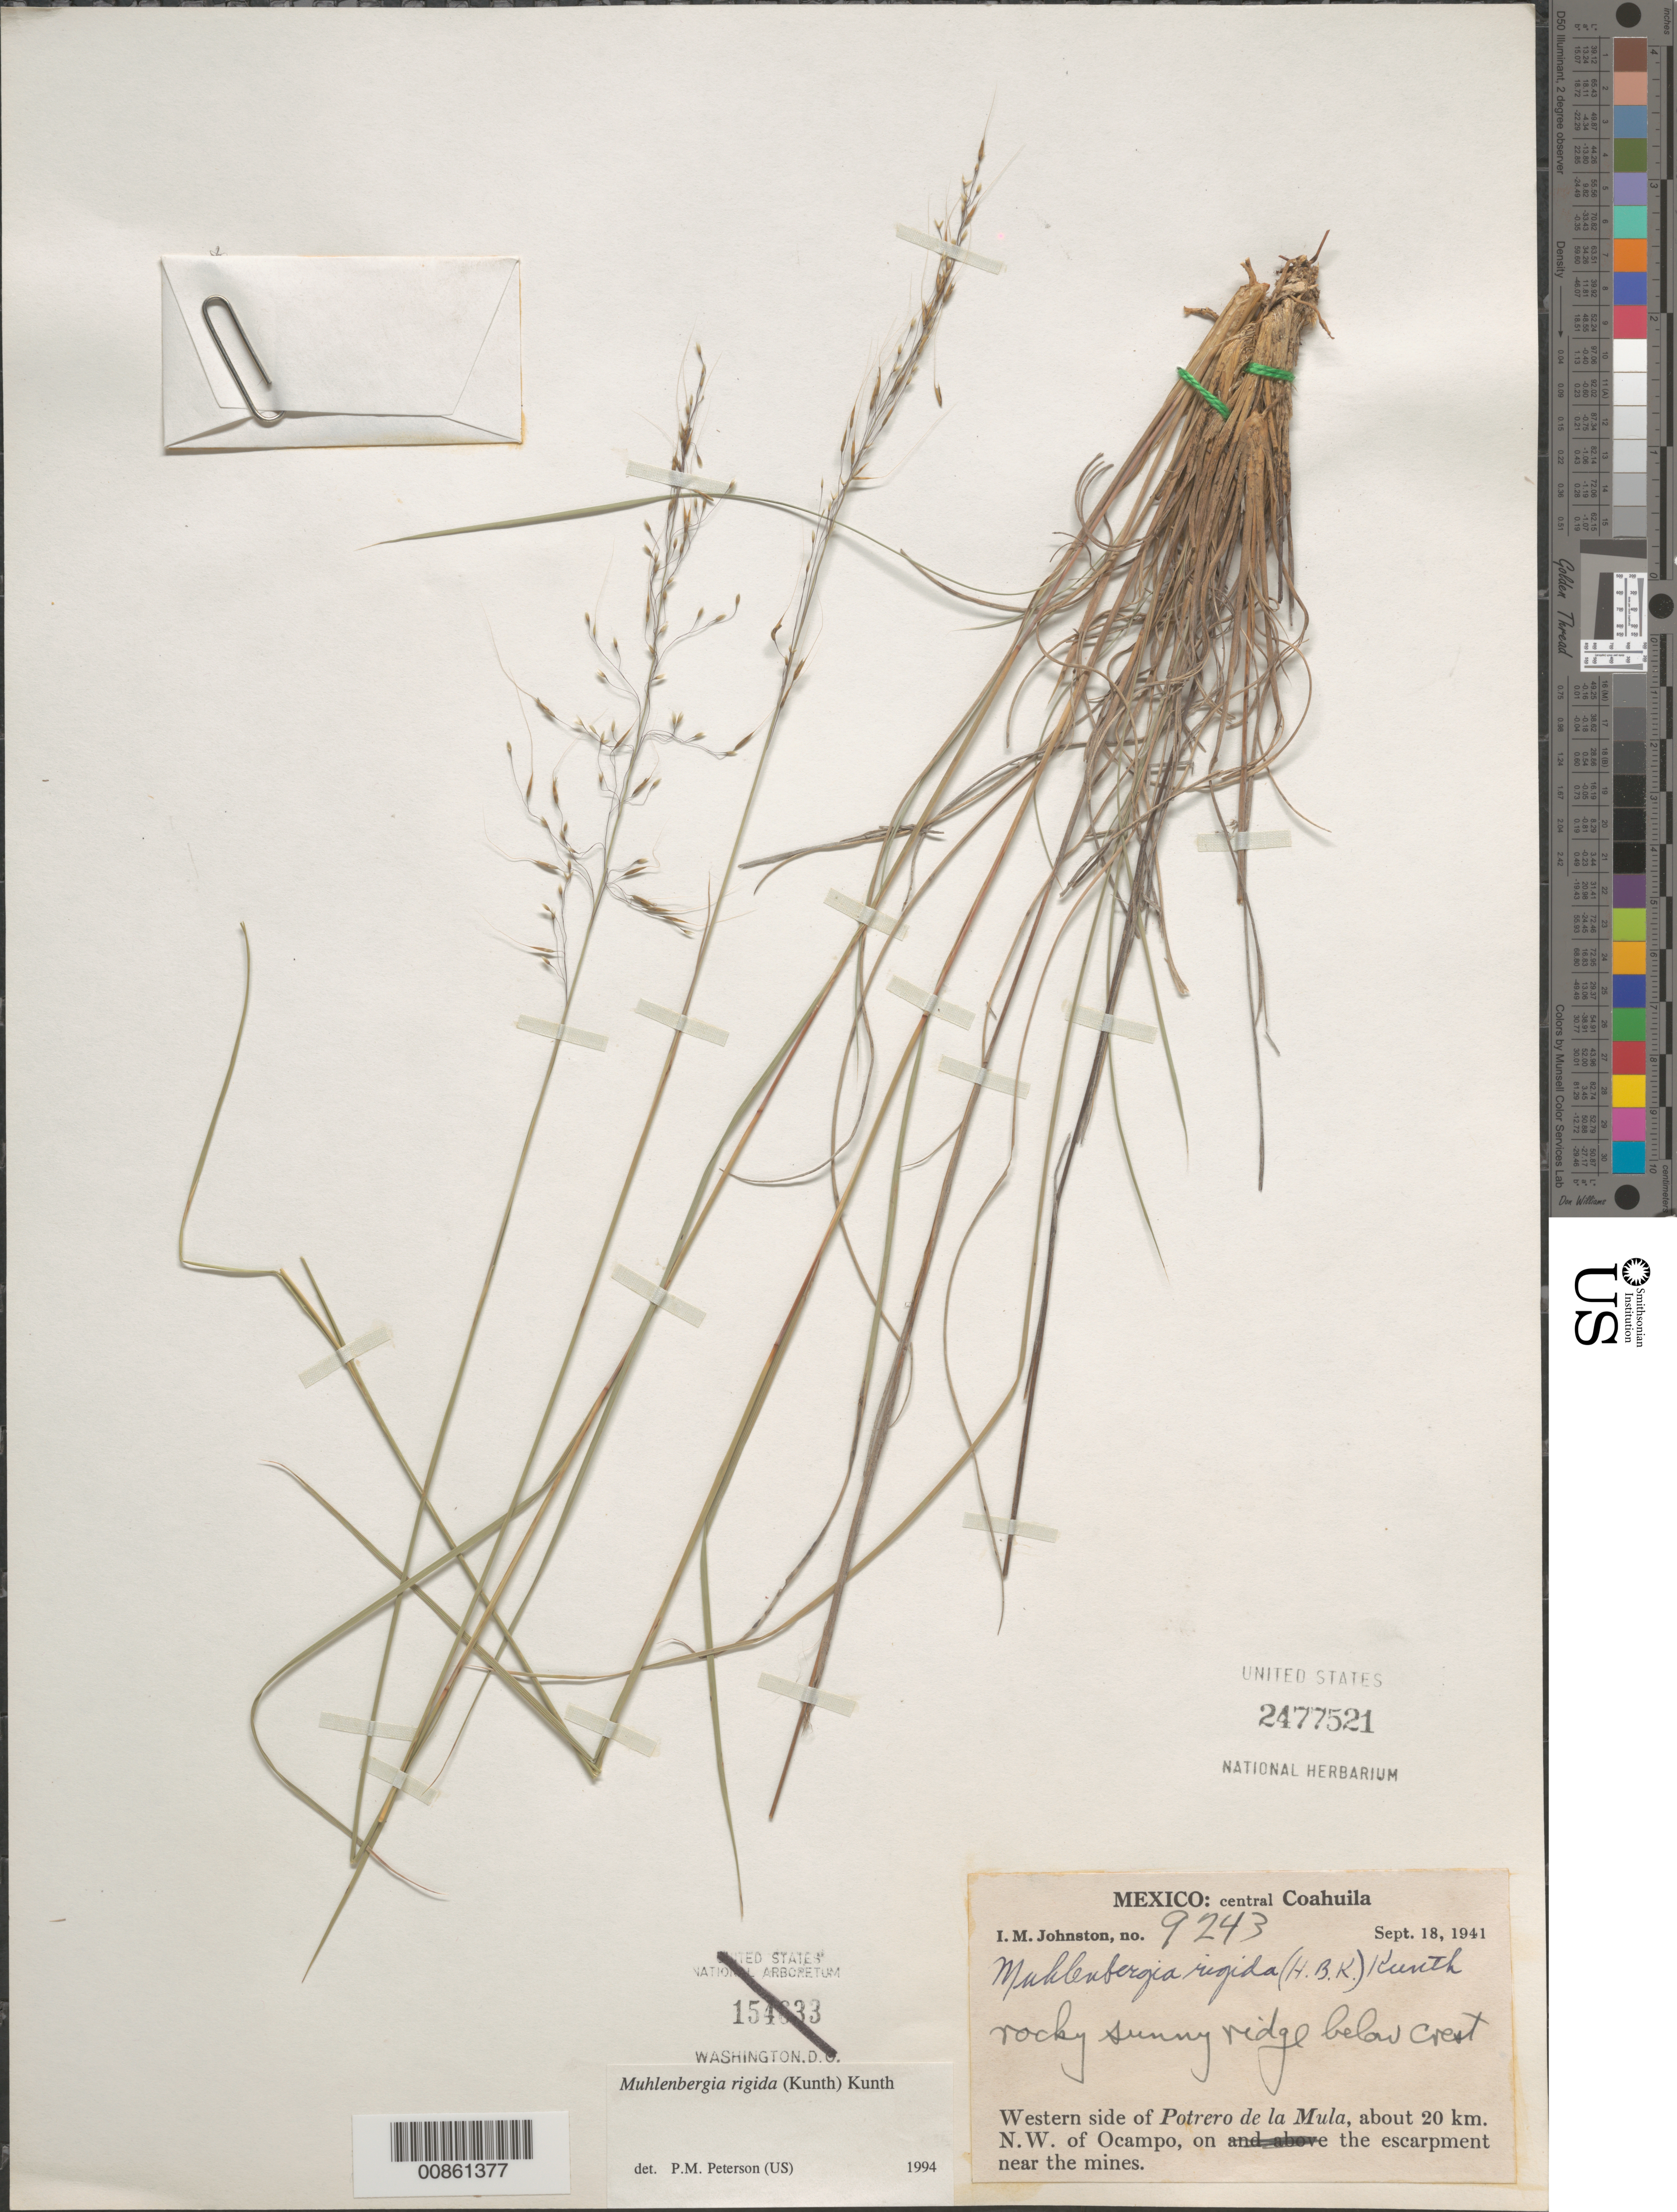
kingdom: Plantae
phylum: Tracheophyta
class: Liliopsida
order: Poales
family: Poaceae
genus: Muhlenbergia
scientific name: Muhlenbergia rigida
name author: (Kunth) Kunth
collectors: I.M. Johnston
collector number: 9243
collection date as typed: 18 Sep 1941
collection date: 1941-09-18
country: Mexico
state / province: Coahuila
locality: W side of Potrero de la Mula, about 20 km NW of Ocampo, Coah.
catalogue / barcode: US 2477521